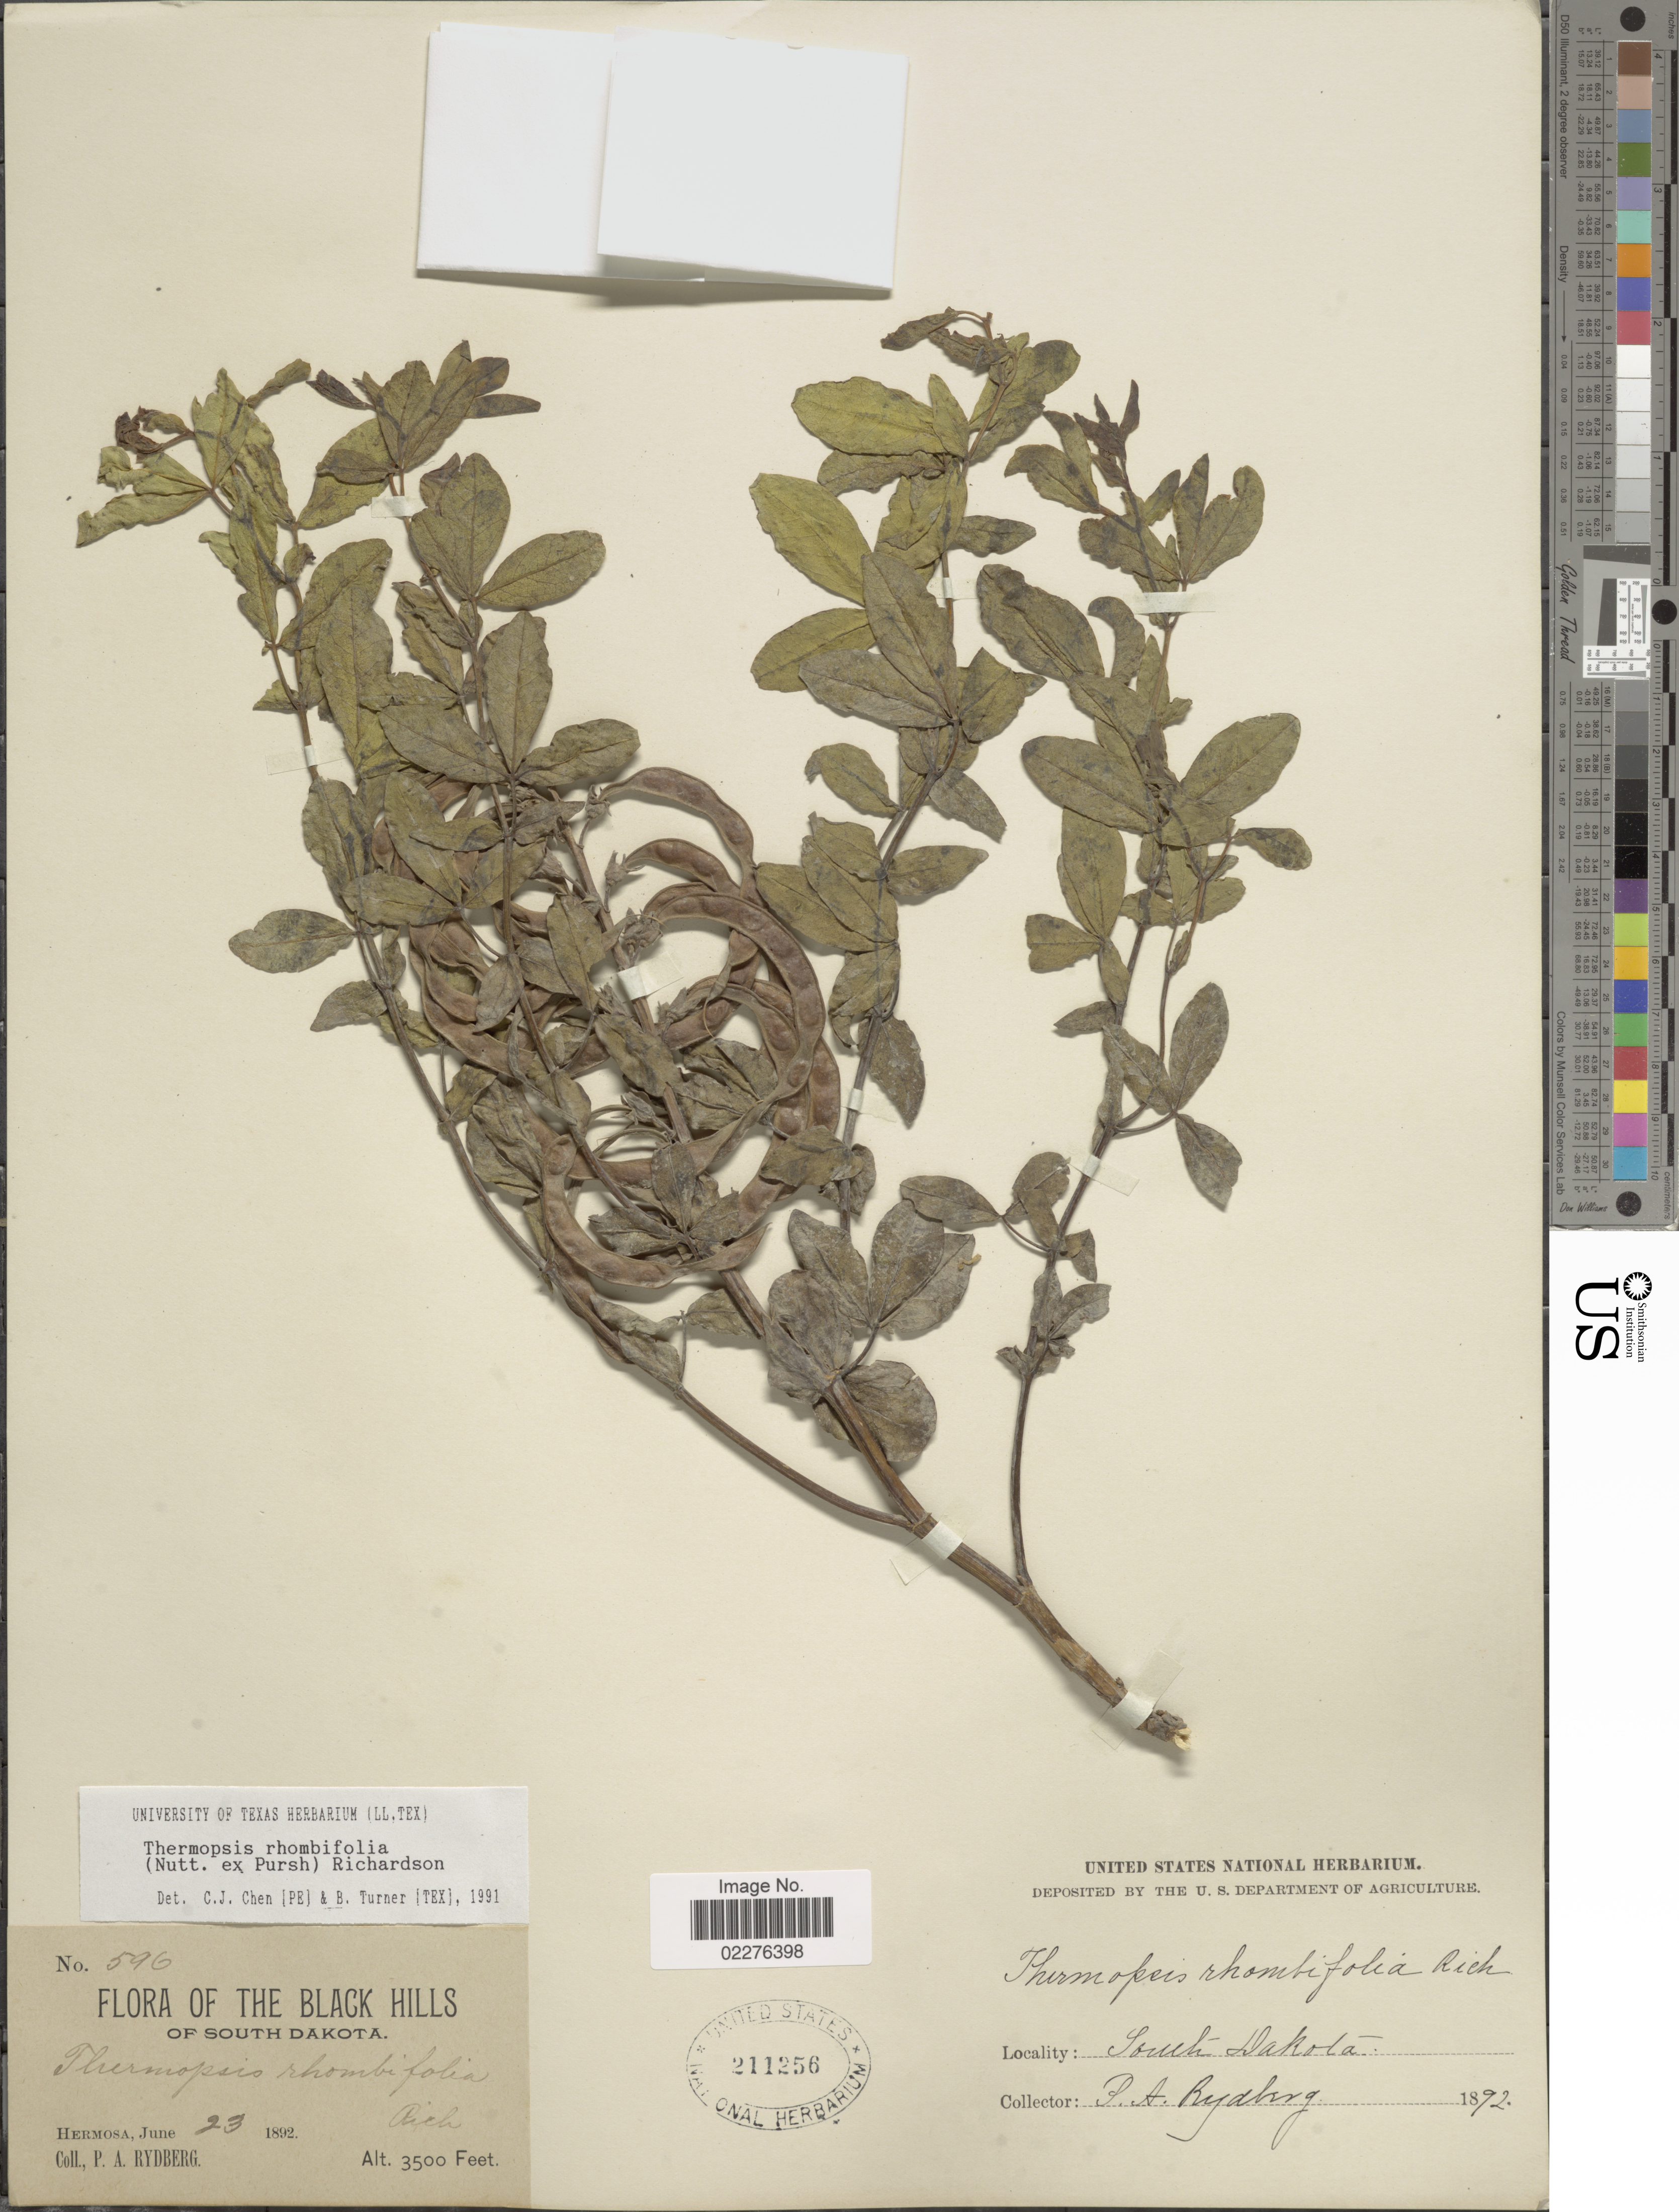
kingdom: Plantae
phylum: Tracheophyta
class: Magnoliopsida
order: Fabales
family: Fabaceae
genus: Thermopsis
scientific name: Thermopsis rhombifolia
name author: Richardson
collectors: P. A. Rydberg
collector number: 596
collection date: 1892-06-23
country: United States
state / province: South Dakota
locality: The Black Hills of South Dakota, Hermosa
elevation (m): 1067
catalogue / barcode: US 211256